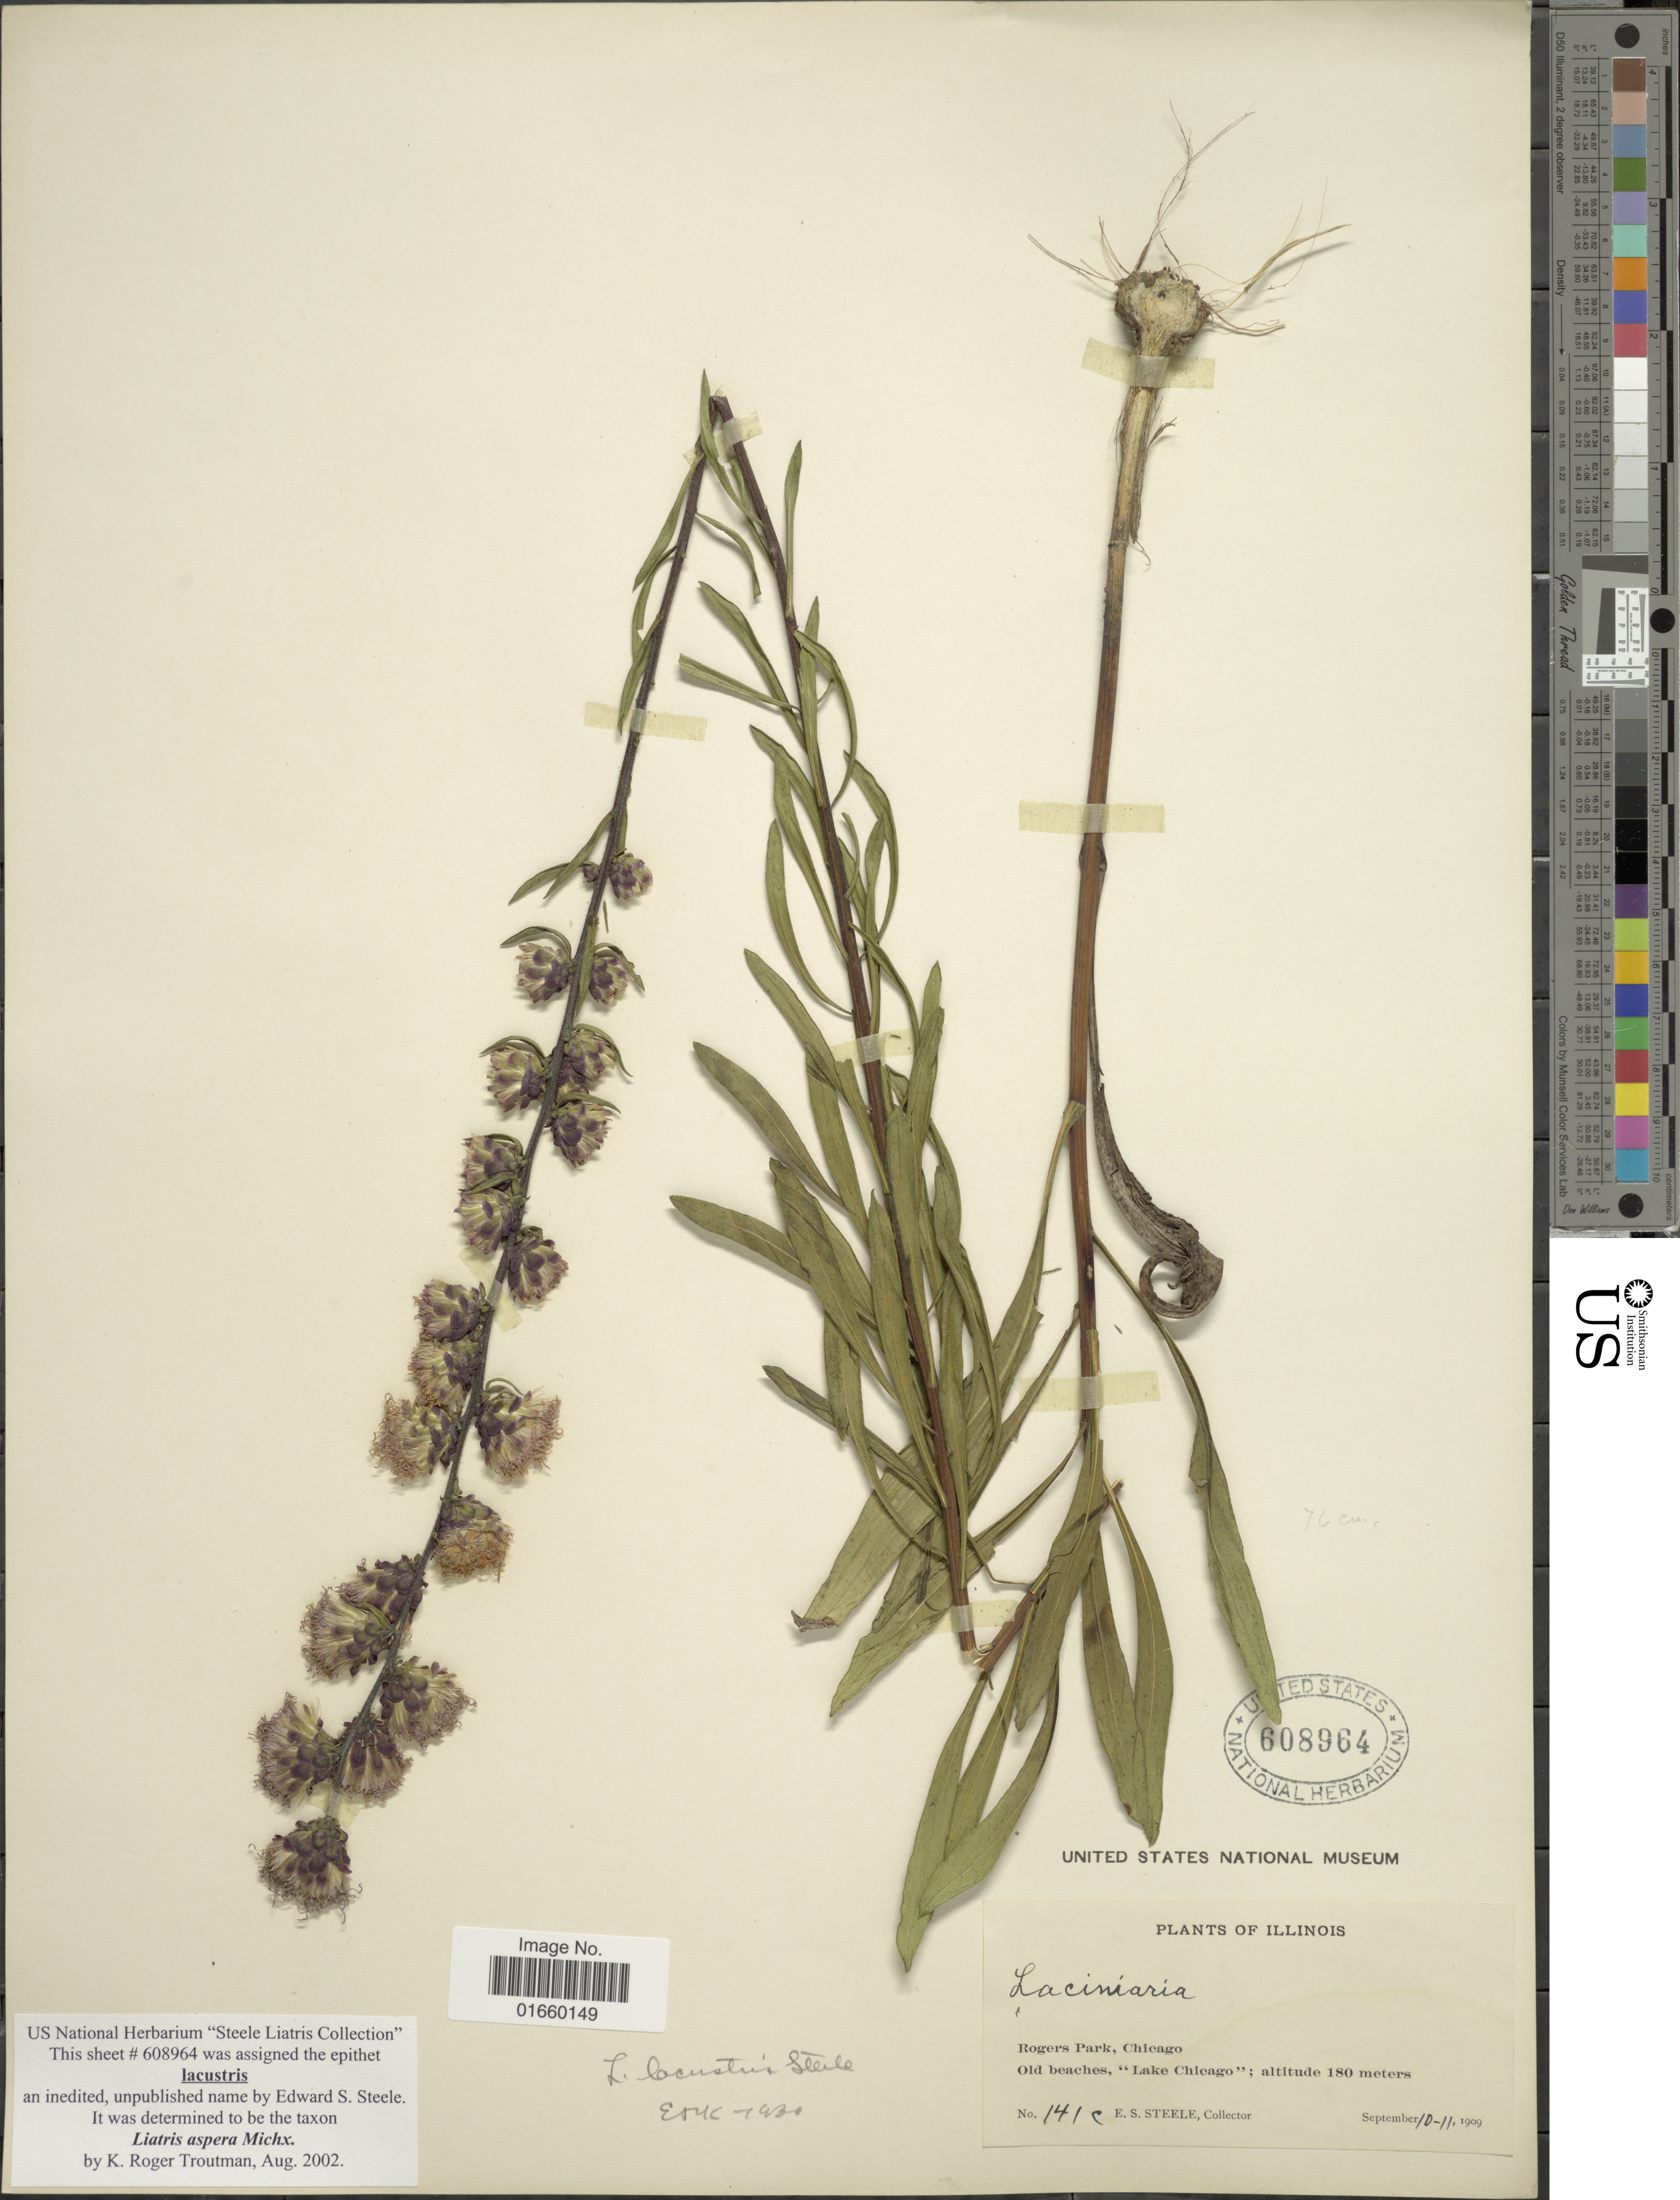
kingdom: Plantae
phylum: Tracheophyta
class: Magnoliopsida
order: Asterales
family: Asteraceae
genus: Liatris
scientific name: Liatris aspera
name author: Michx.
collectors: E. Steele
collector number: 141c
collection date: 1909-09-10/1909-09-11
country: United States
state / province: Illinois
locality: Rogers Park, Chicago, Old beaches, "Lake Chicago"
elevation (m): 180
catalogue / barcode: US 608964